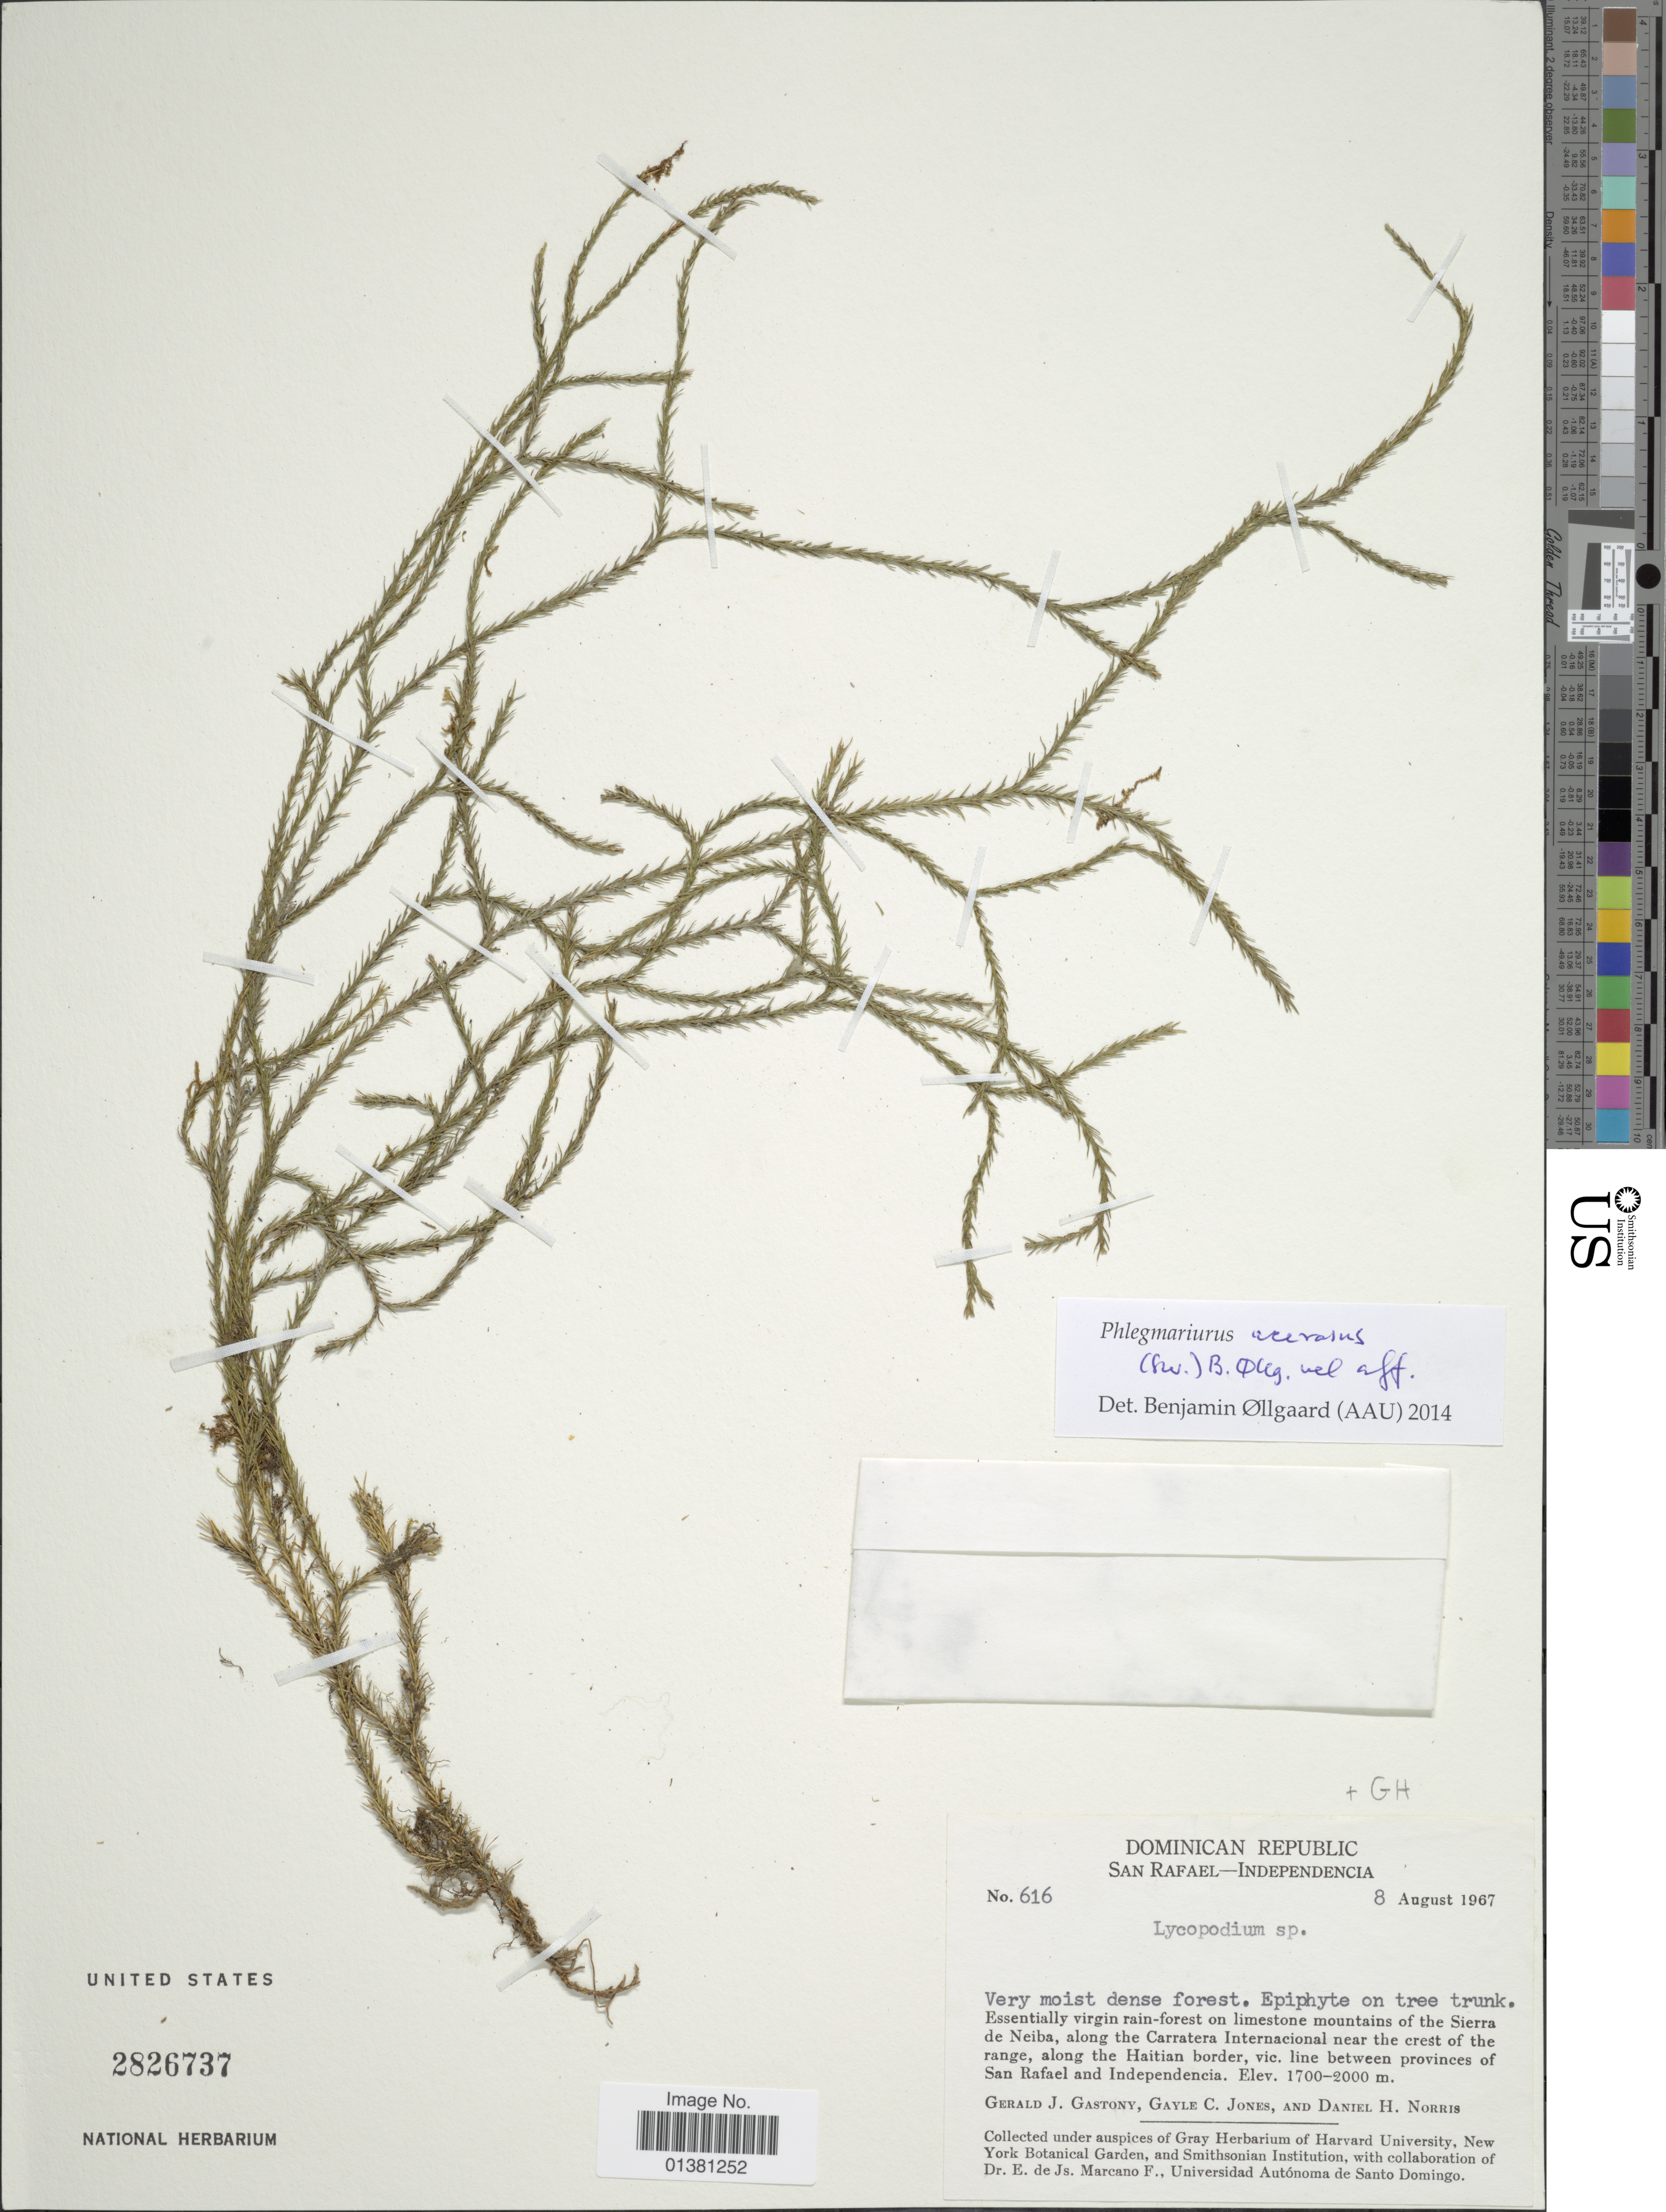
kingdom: Plantae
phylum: Tracheophyta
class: Lycopodiopsida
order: Lycopodiales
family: Lycopodiaceae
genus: Phlegmariurus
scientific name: Phlegmariurus acerosus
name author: (Sw.) B. Øllg.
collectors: G. Gastony, G. C. Jones & D. H. Norris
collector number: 616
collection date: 1967-08-08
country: Dominican Republic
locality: Essentially virgin rain-forest on limestone mountains of the Sierra de Neiba, along Carrayera Internacionak near the crest of the range, along the Haitian border, vic line between provinces of San Rafael and Independencia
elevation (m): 1700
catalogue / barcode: US 2826737